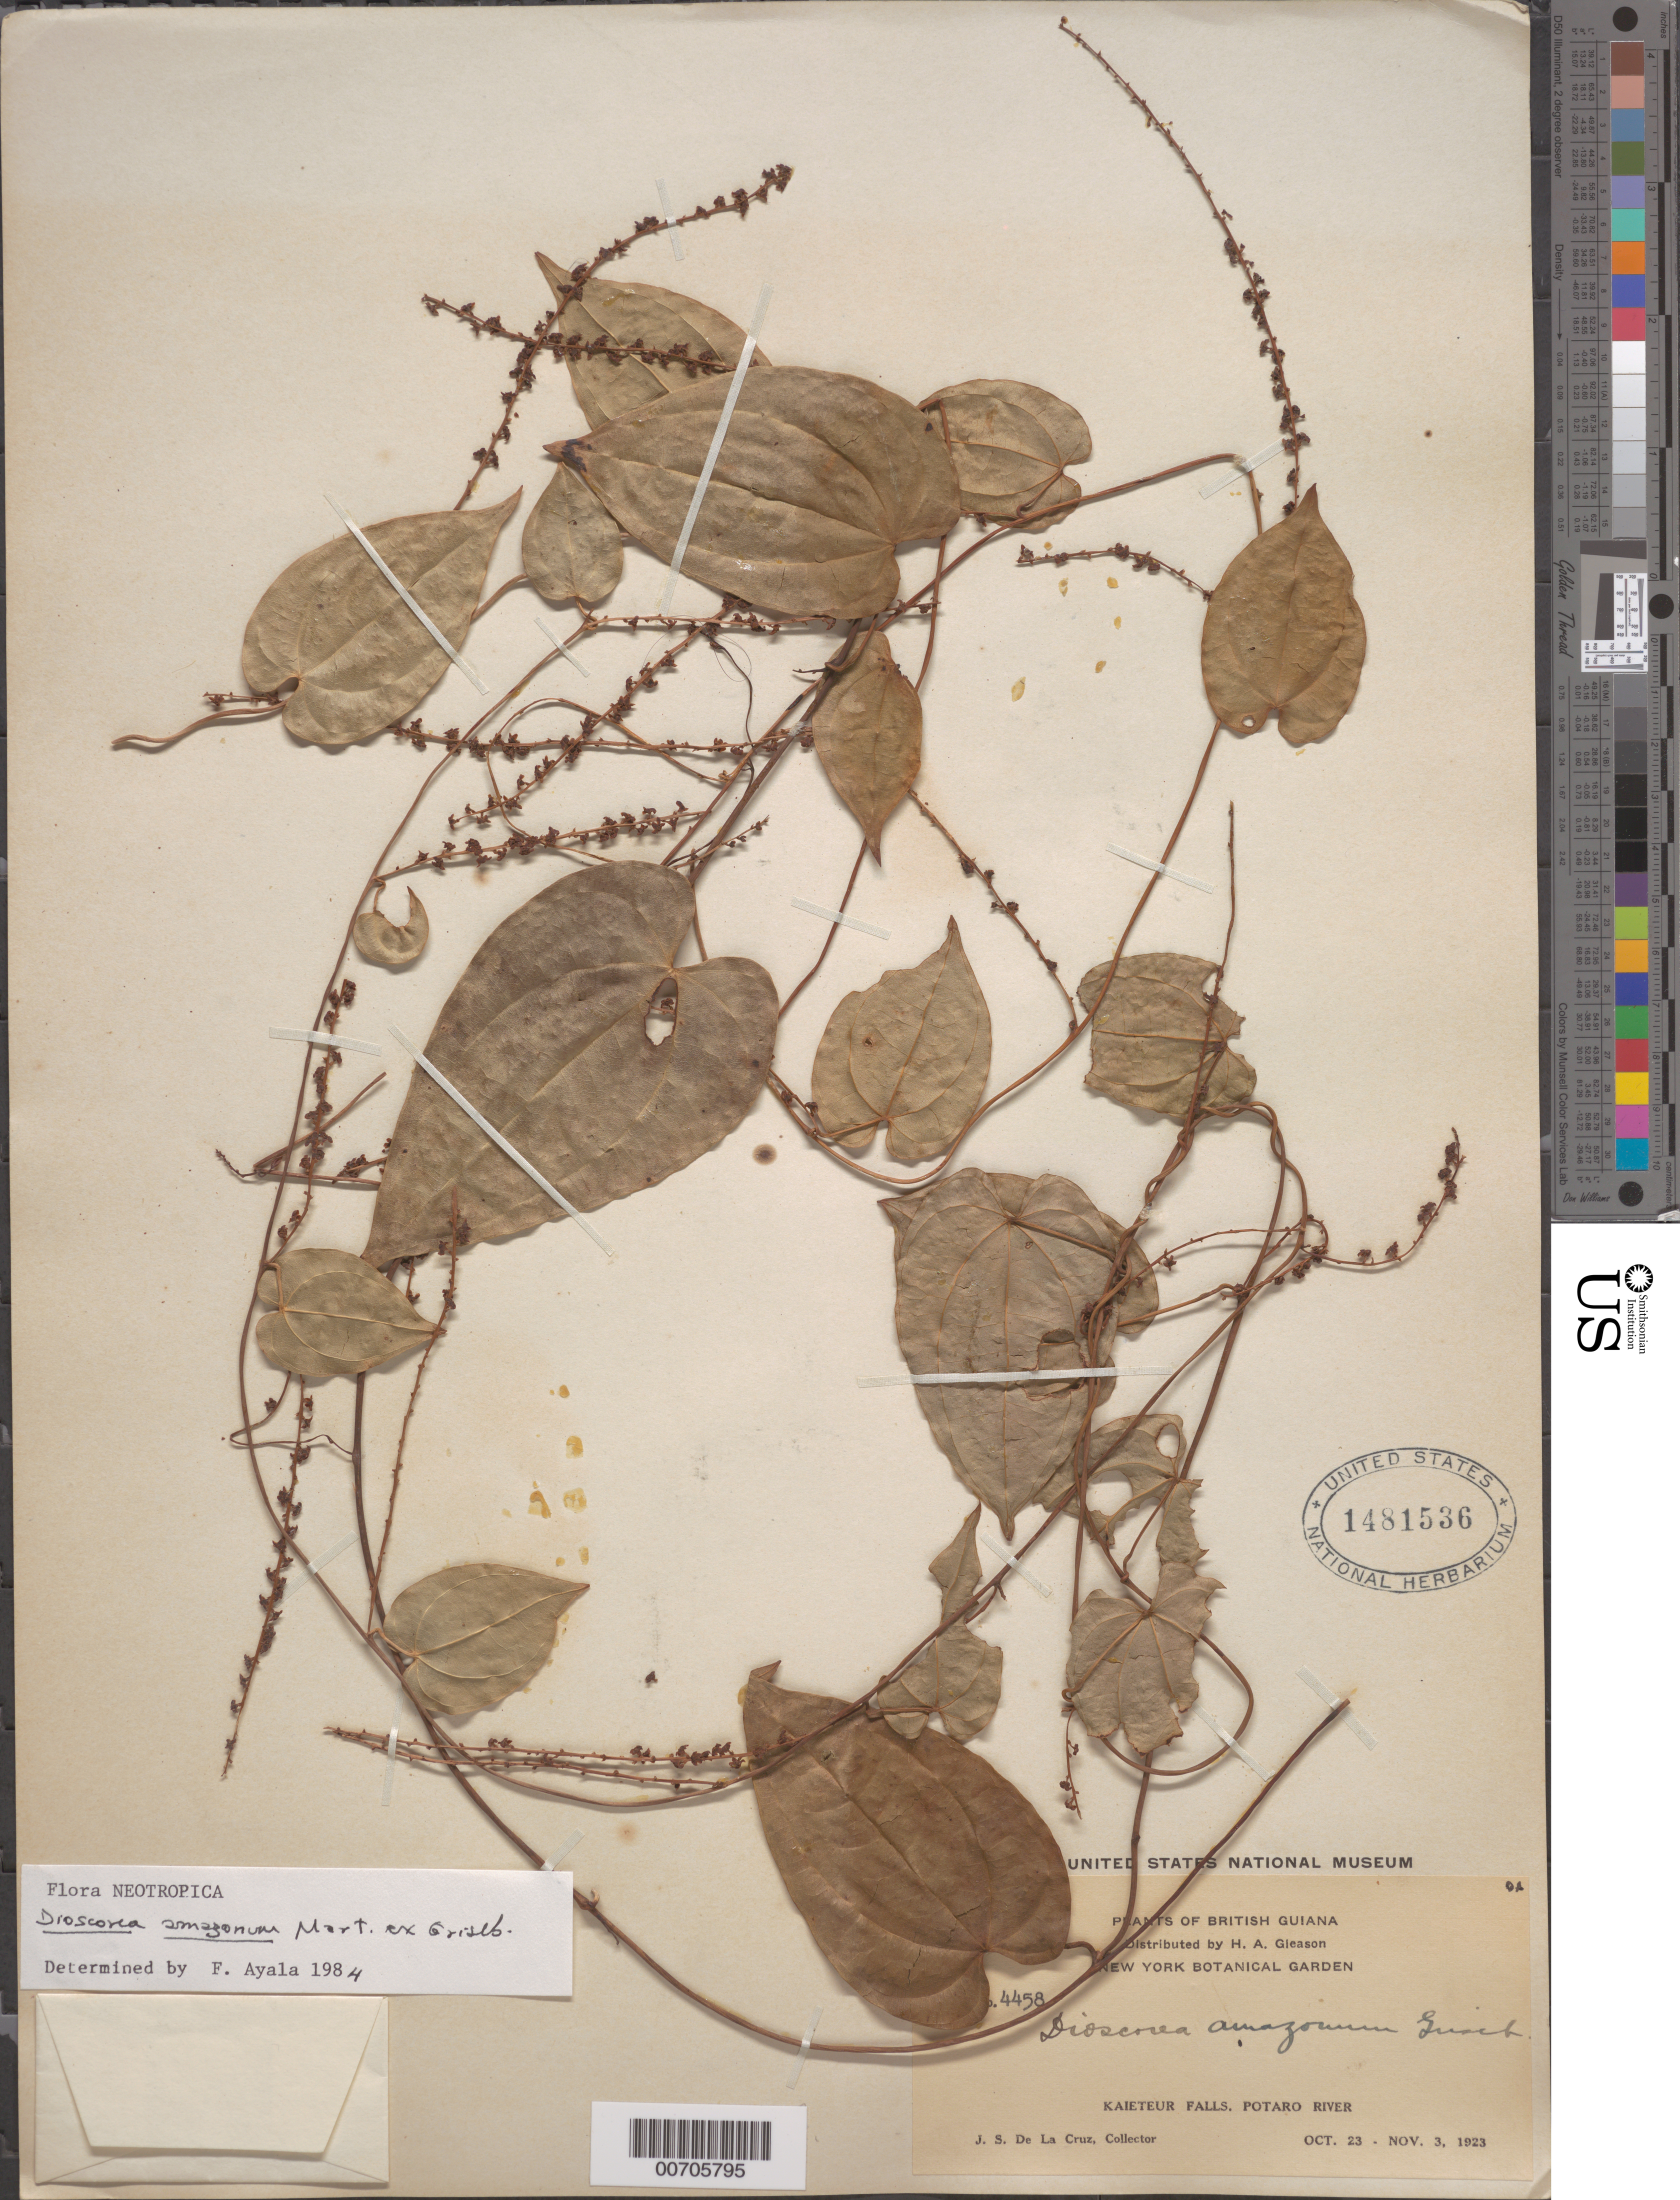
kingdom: Plantae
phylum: Tracheophyta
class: Liliopsida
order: Dioscoreales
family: Dioscoreaceae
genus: Dioscorea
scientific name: Dioscorea amazonum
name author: Mart. ex Griseb.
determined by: Ayala F., Franklin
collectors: J. S. de la Cruz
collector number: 4458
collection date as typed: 23-Oct-23 to 3-Nov-23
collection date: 1923-10-23/1923-11-03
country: Guyana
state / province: Potaro-Siparuni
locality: Kaieteur Falls, Potaro R.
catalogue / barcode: US 1481536